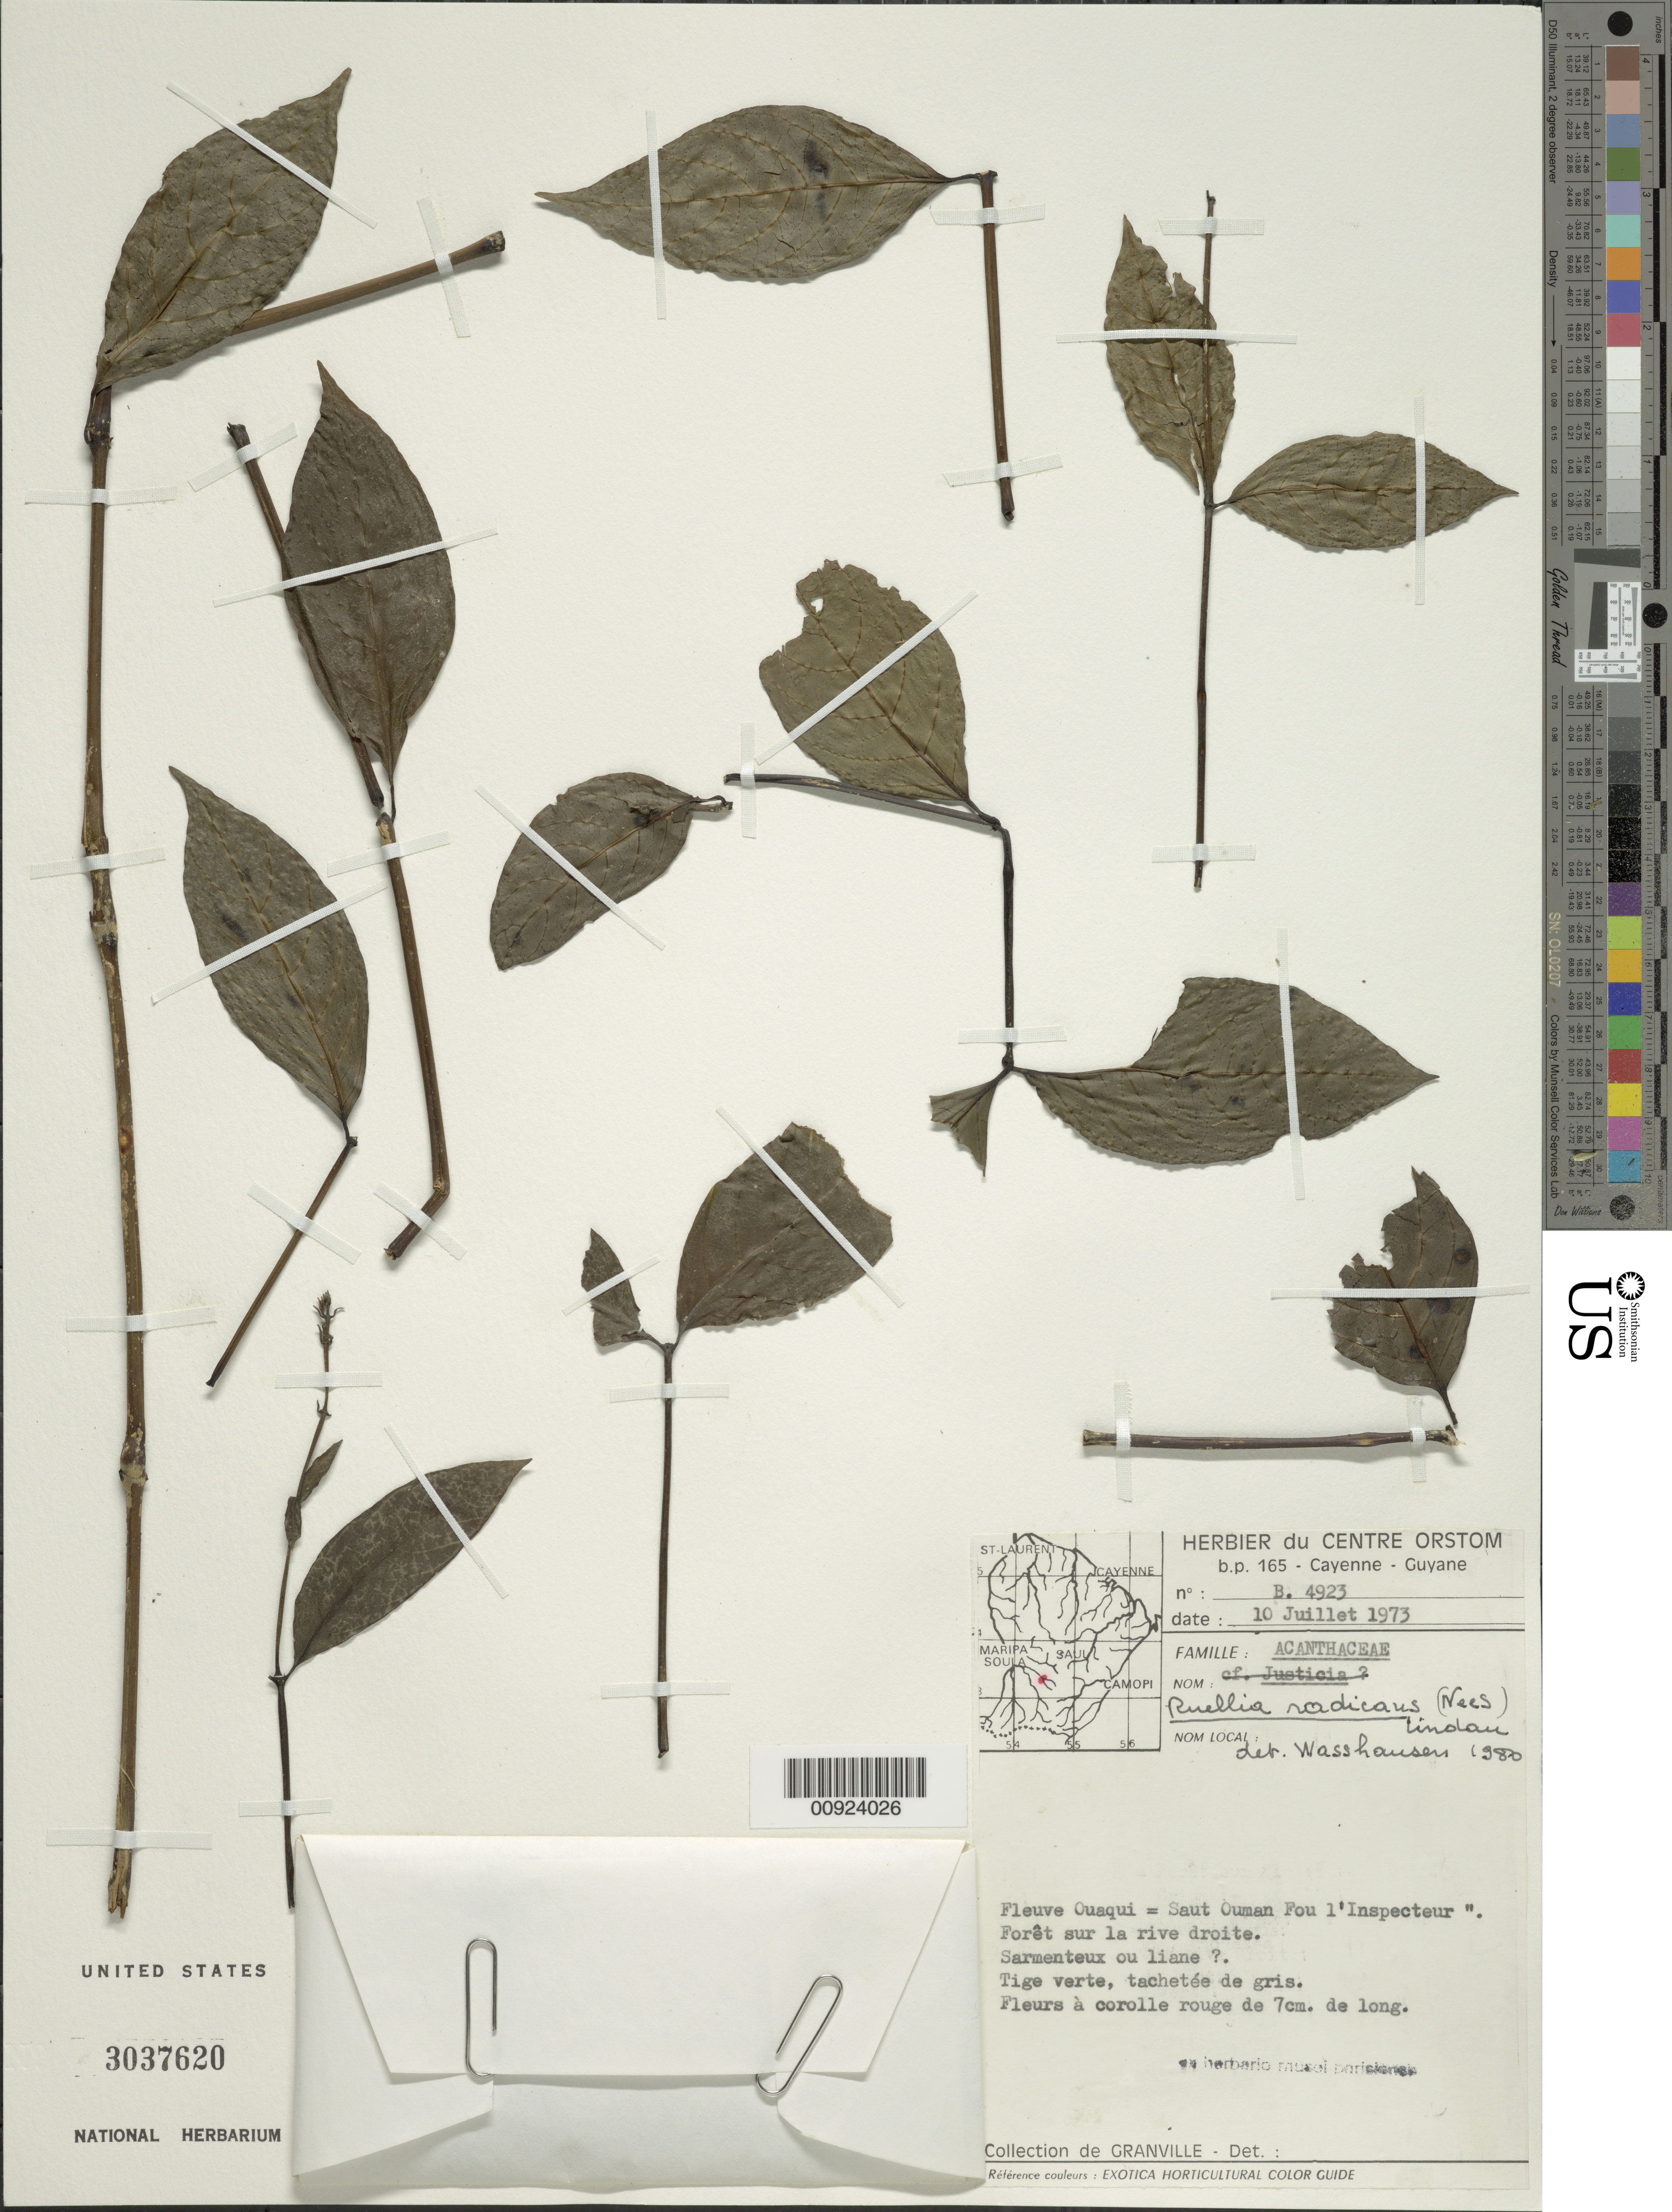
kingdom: Plantae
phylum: Tracheophyta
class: Magnoliopsida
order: Lamiales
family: Acanthaceae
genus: Ruellia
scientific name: Ruellia sp.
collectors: J.-J. de Granville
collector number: B 4923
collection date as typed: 10-Jul-73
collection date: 1973-07-10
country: French Guiana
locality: Fleuve Ouaqui = Saut Ouman Fou l'Inspecteur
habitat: Foret sur la rive droite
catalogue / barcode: US 3037620